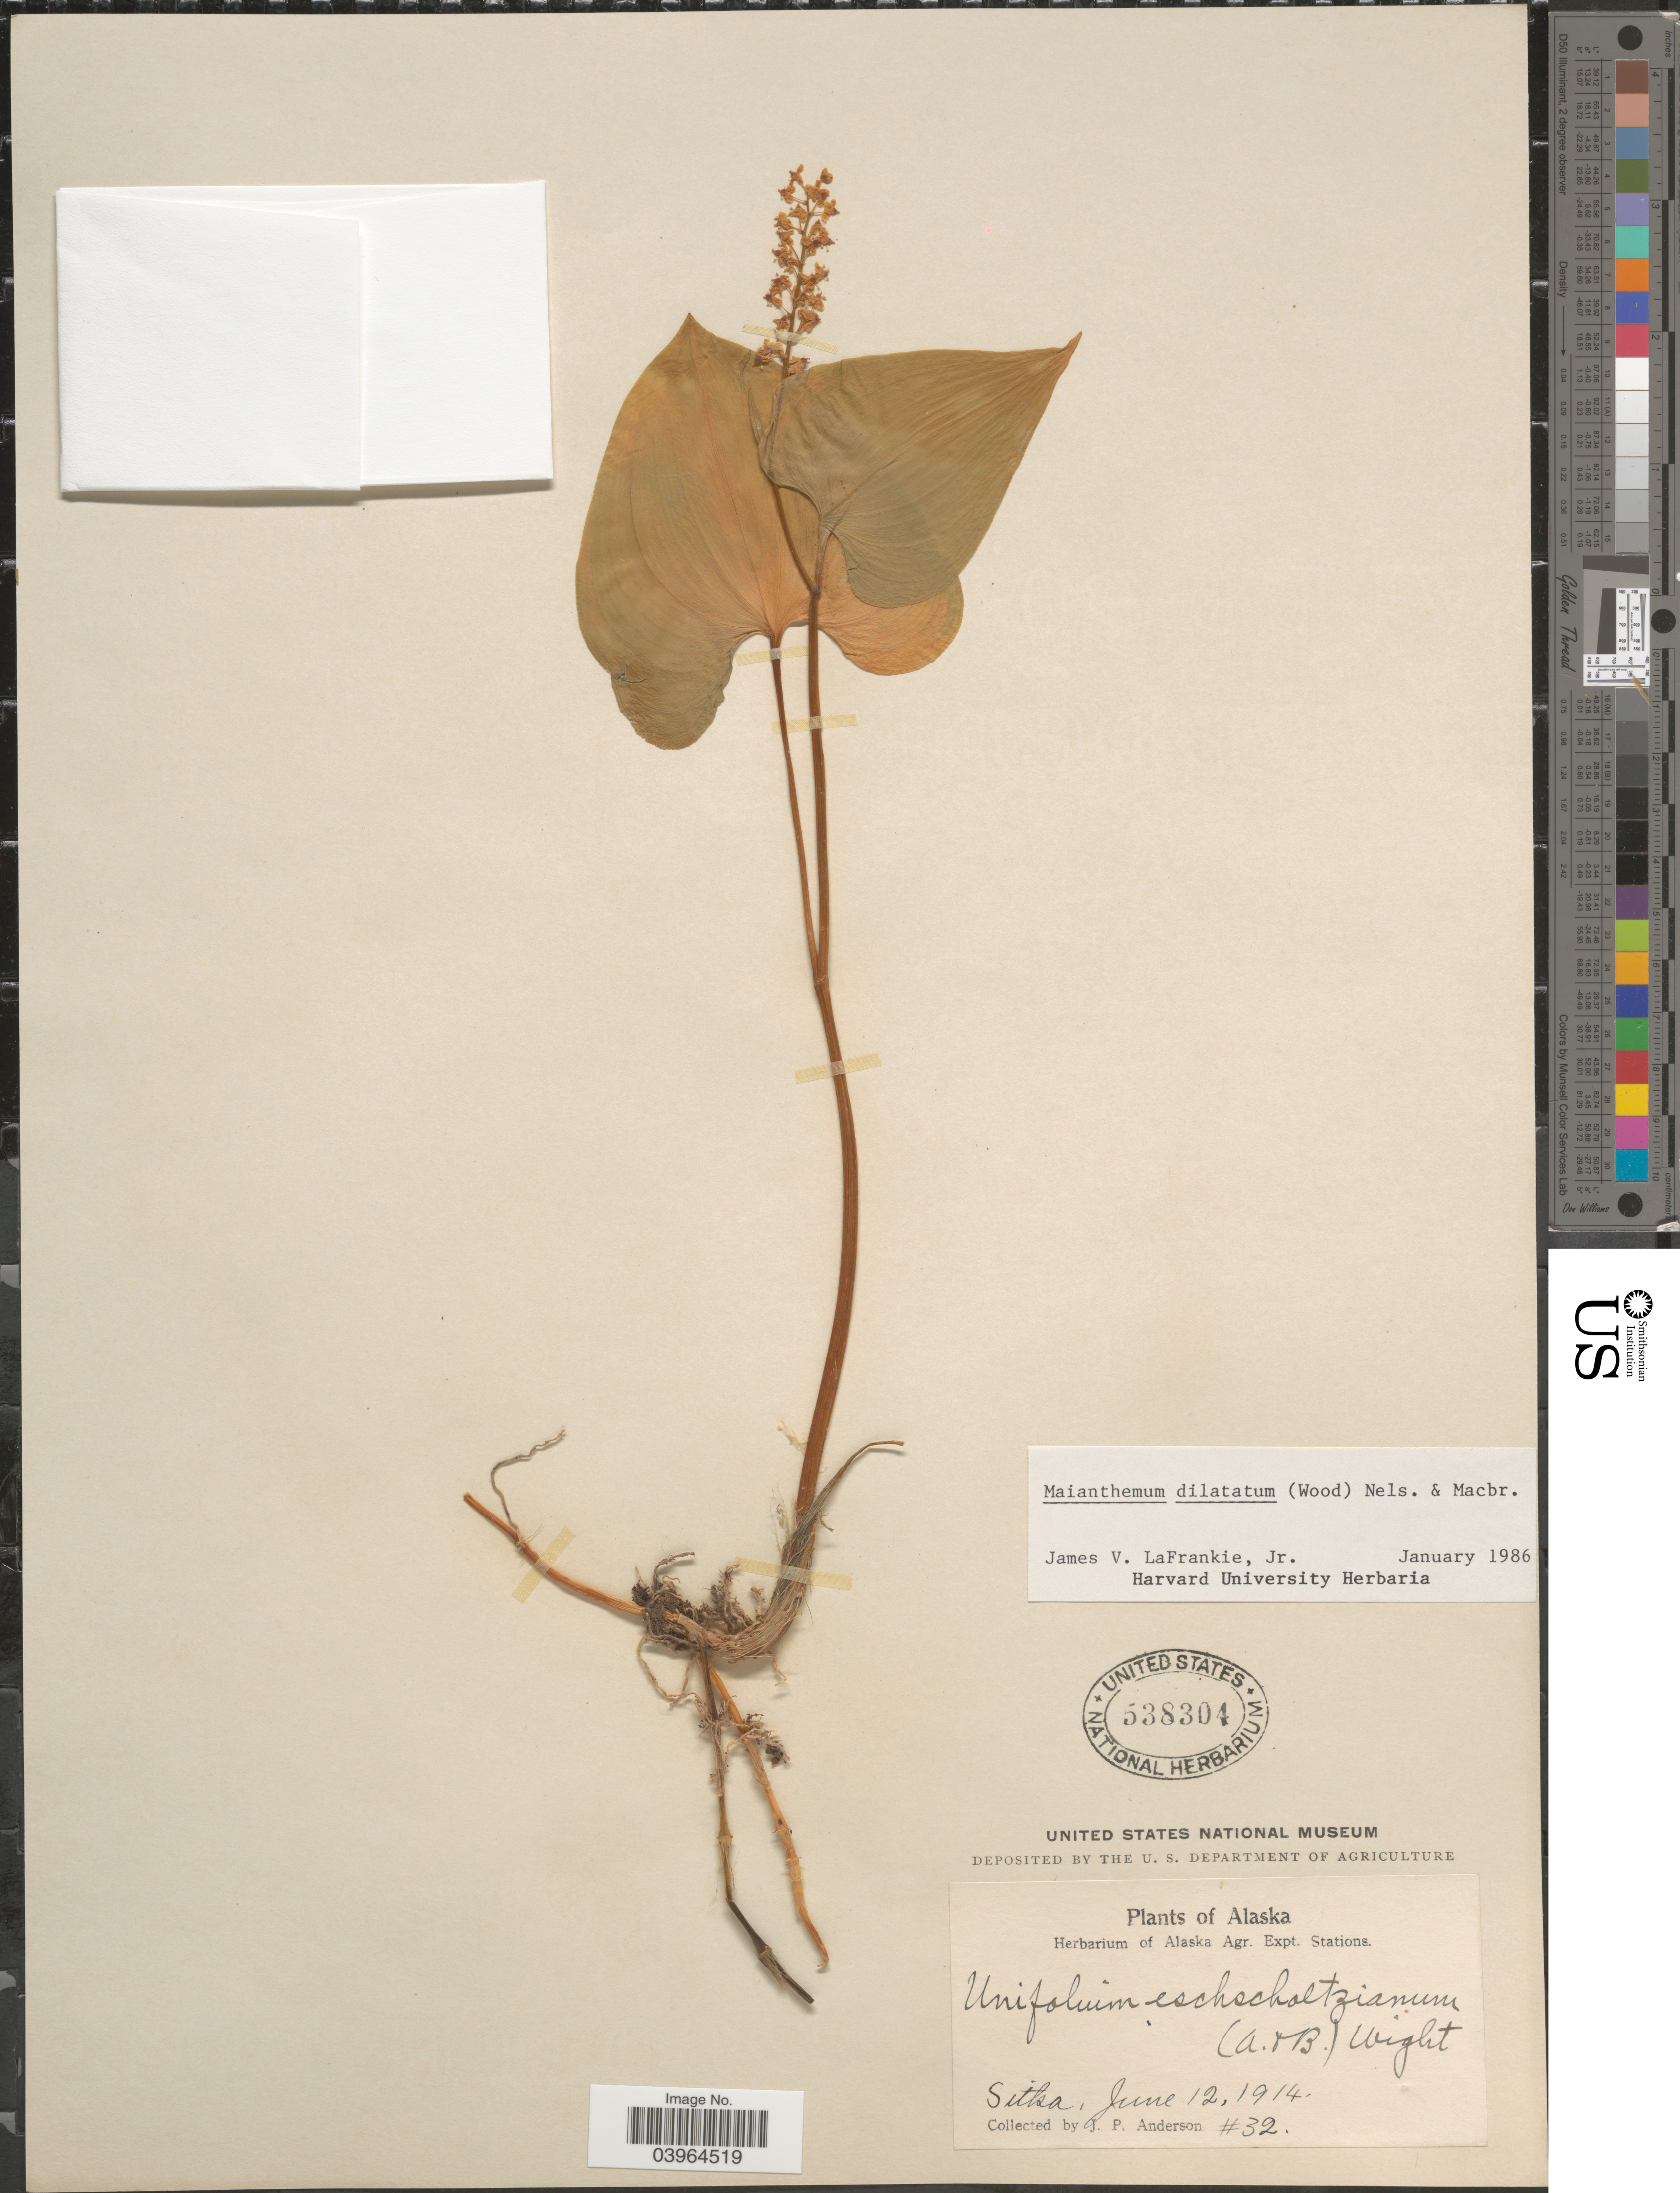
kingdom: Plantae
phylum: Tracheophyta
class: Liliopsida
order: Asparagales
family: Asparagaceae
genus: Maianthemum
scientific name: Maianthemum dilatatum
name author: (Alph. Wood) A. Nelson & J.F. Macbr.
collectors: J. P. Anderson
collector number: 32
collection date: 1914-06-12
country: United States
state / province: Alaska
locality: Sitka.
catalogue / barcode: US 538304